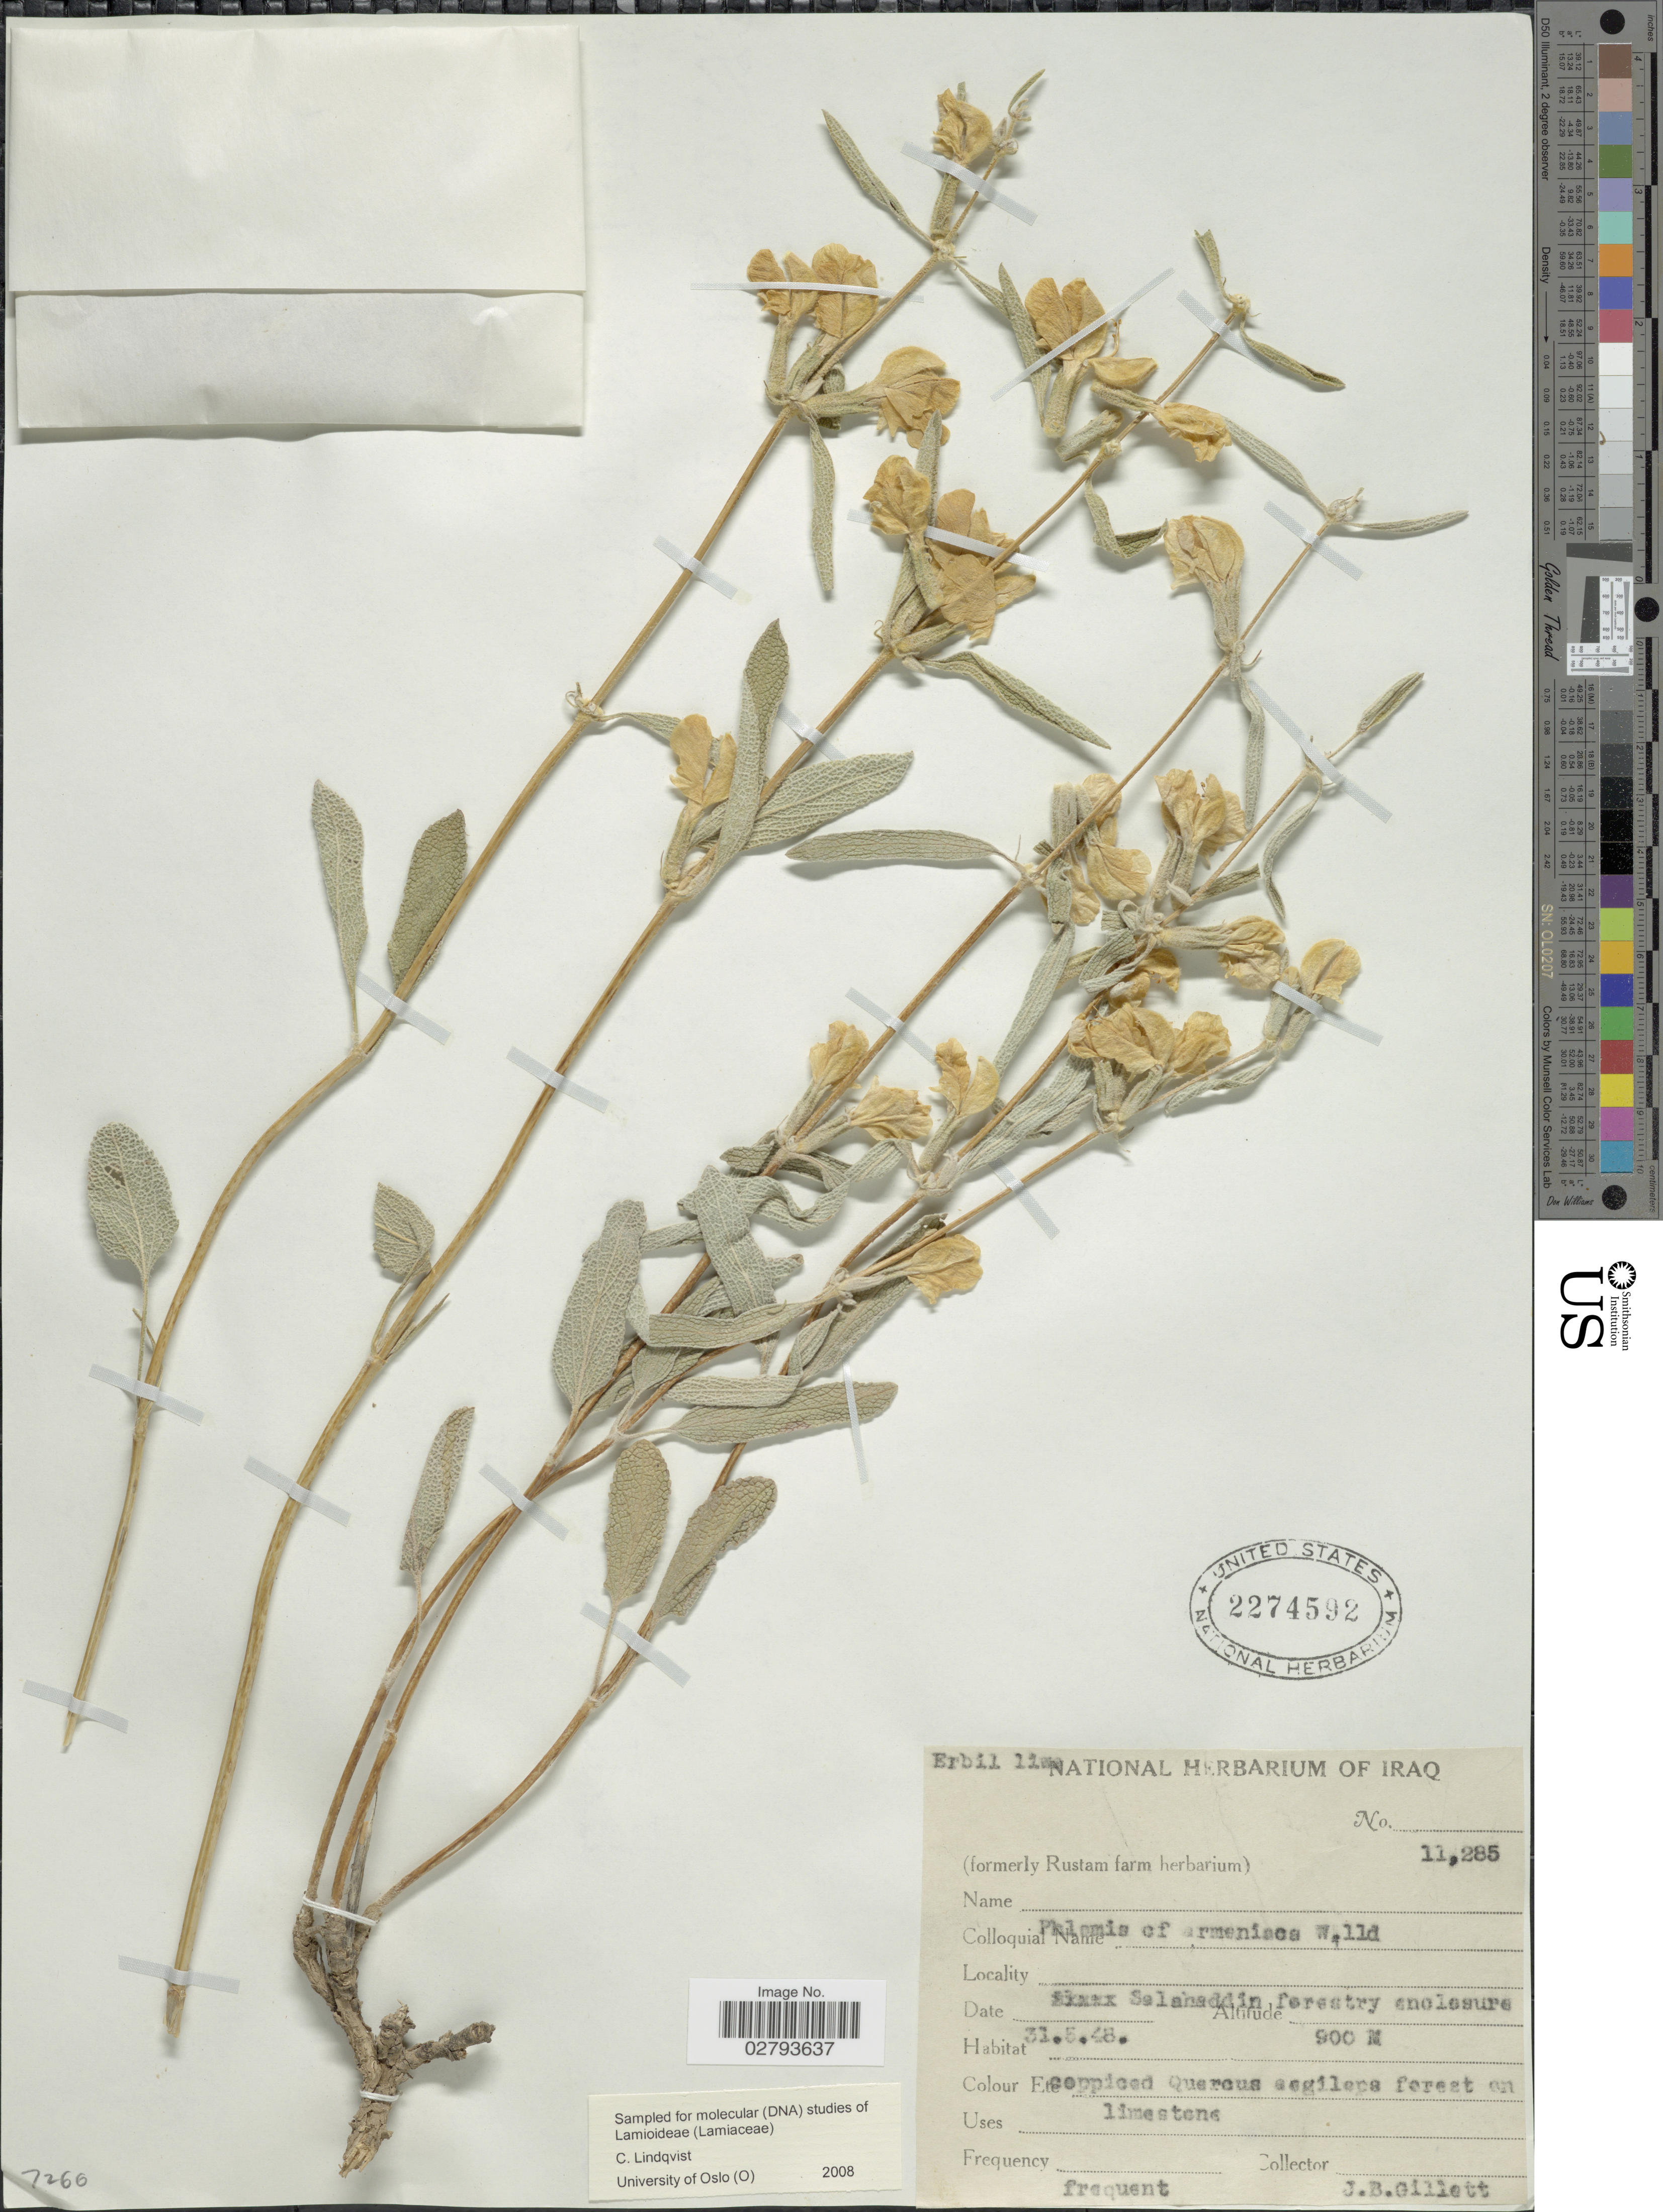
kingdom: Plantae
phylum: Tracheophyta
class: Magnoliopsida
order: Lamiales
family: Lamiaceae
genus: Phlomis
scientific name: Phlomis armeniaca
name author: Willd.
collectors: J. B. Gillett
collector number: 11285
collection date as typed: Transcribed d/m/y: 31/5/48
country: Iraq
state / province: Arbīl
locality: Erbil liwa. Salahaddin forestry enclosure.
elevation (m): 900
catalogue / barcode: US 2274592